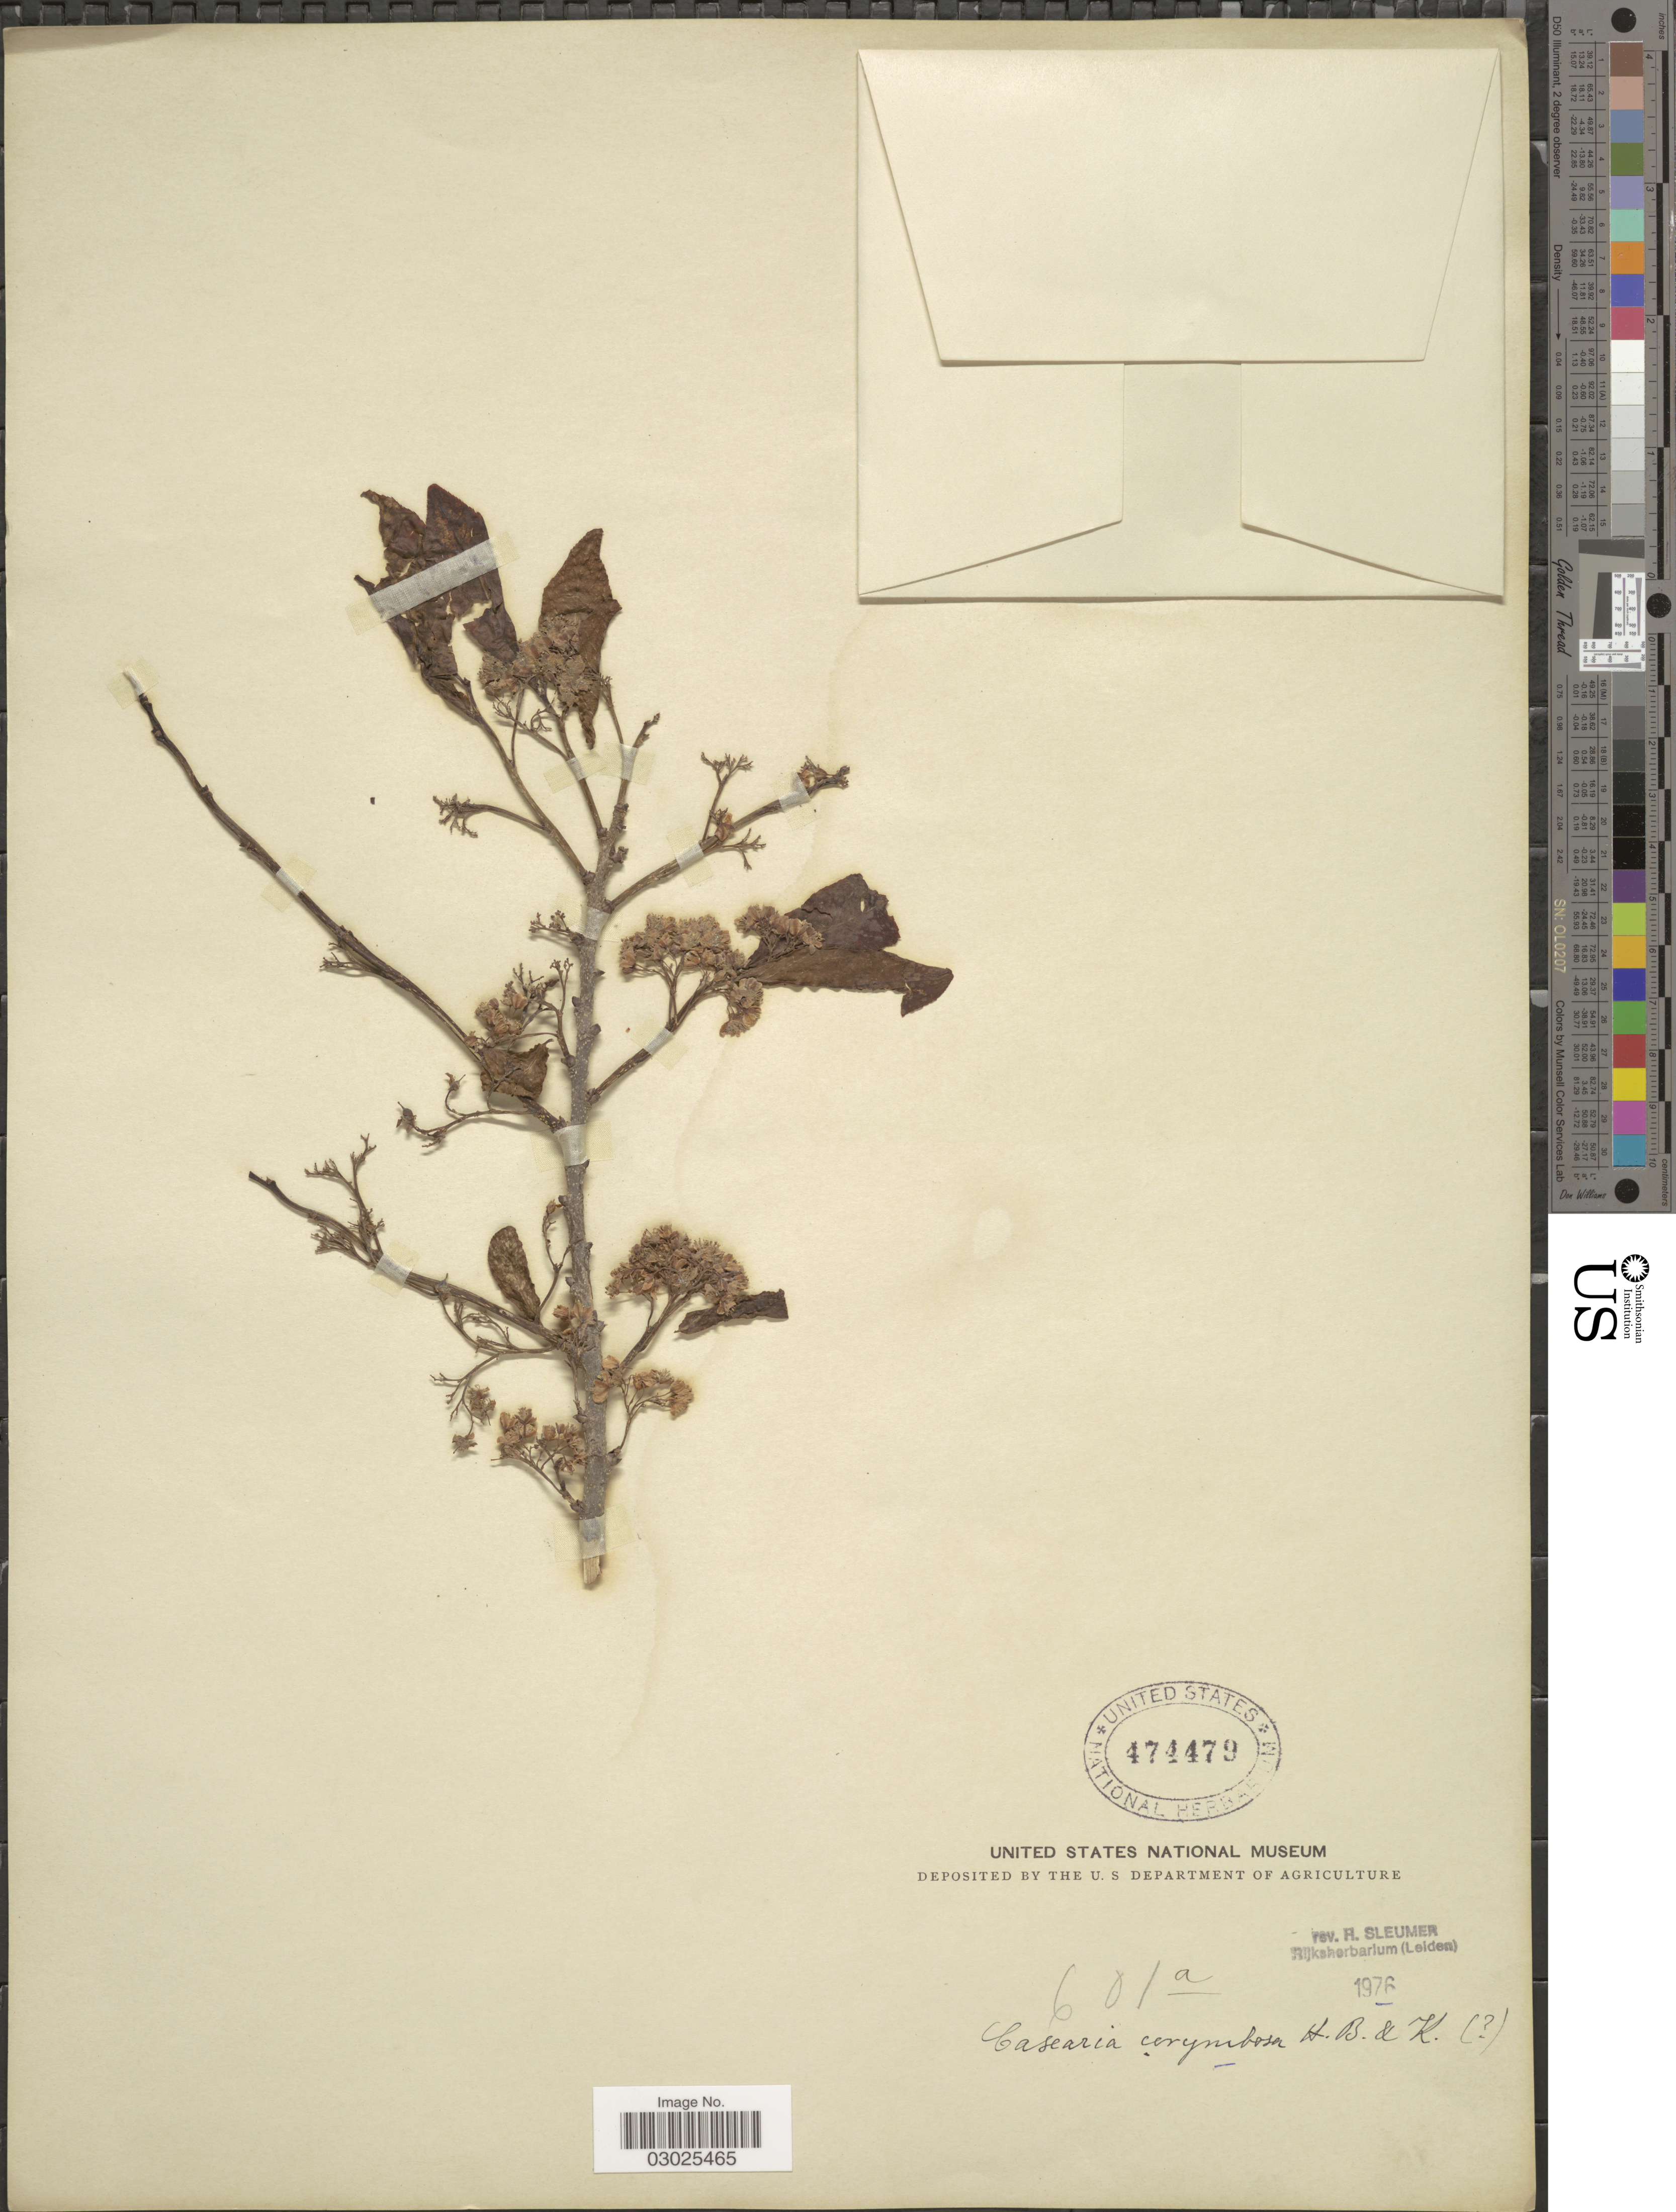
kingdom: Plantae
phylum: Tracheophyta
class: Magnoliopsida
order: Malpighiales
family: Salicaceae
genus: Casearia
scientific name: Casearia corymbosa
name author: Kunth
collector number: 601a?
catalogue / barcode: US 474479